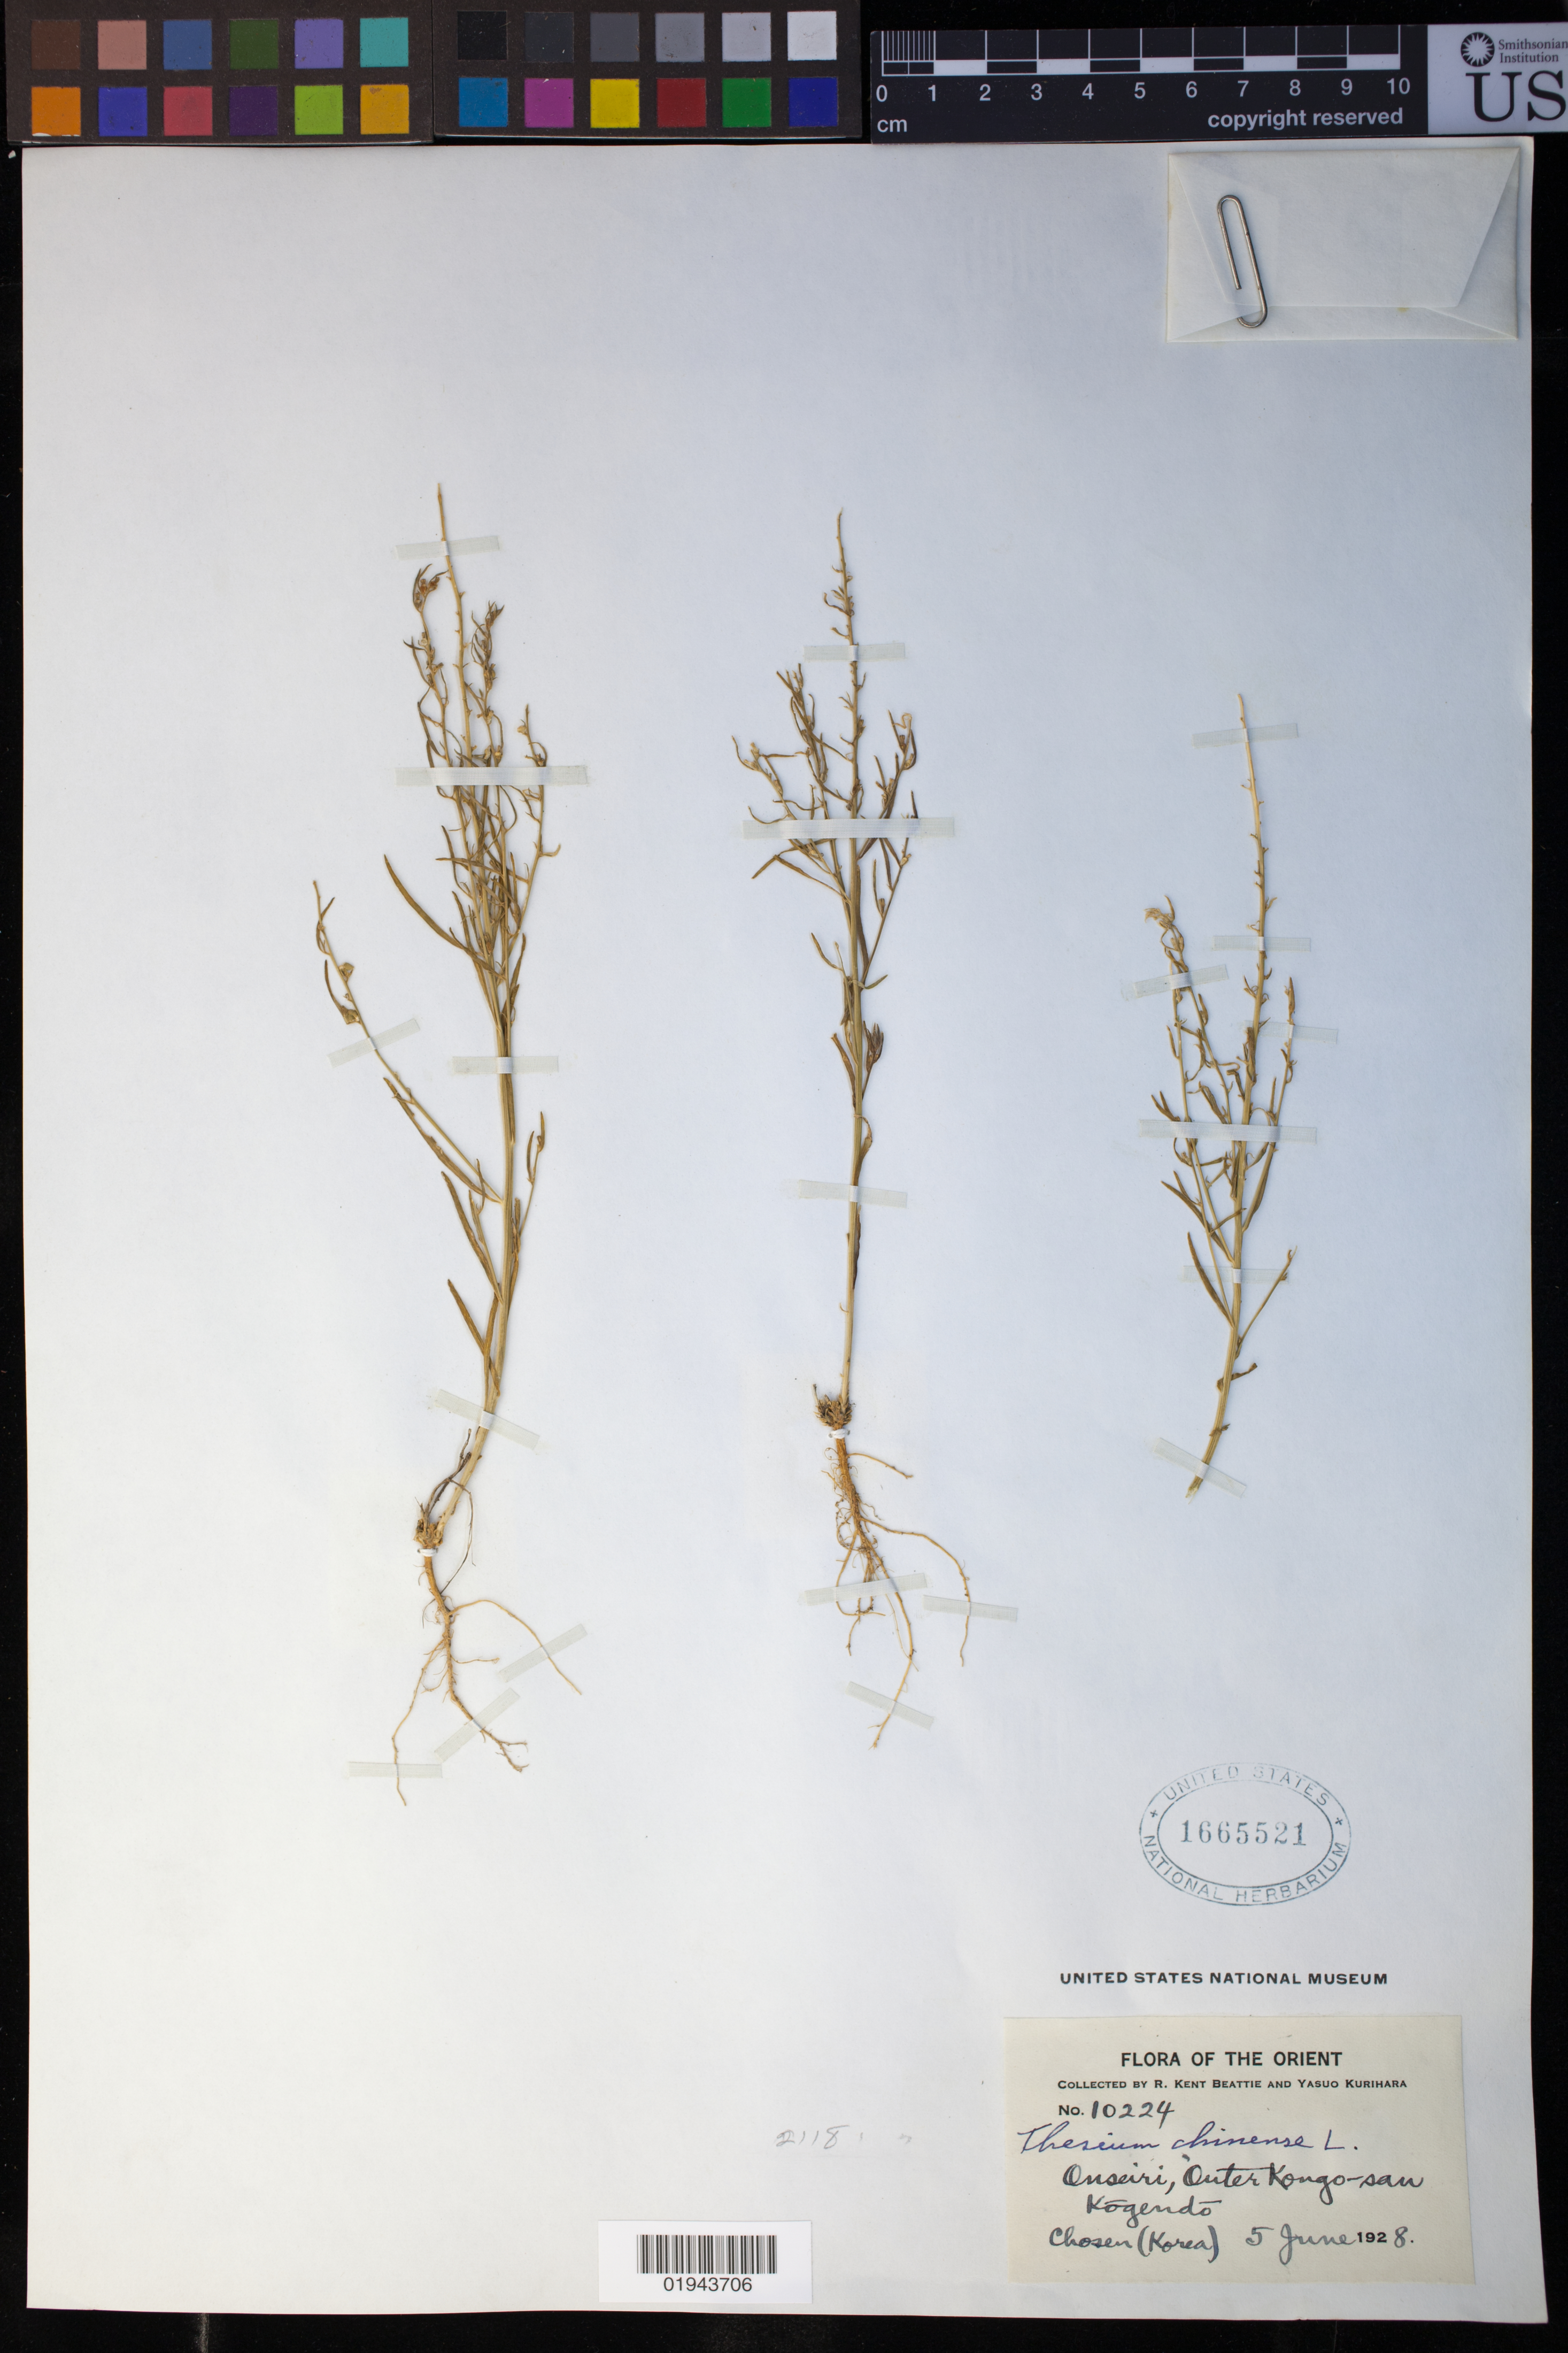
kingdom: Plantae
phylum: Tracheophyta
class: Magnoliopsida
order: Santalales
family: Thesiaceae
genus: Thesium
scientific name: Thesium chinense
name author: Turcz.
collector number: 10224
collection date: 1928-06-05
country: North Korea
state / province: Kangwon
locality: Onseiri, Outer Kongo-san, Kogendo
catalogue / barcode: US 1665521